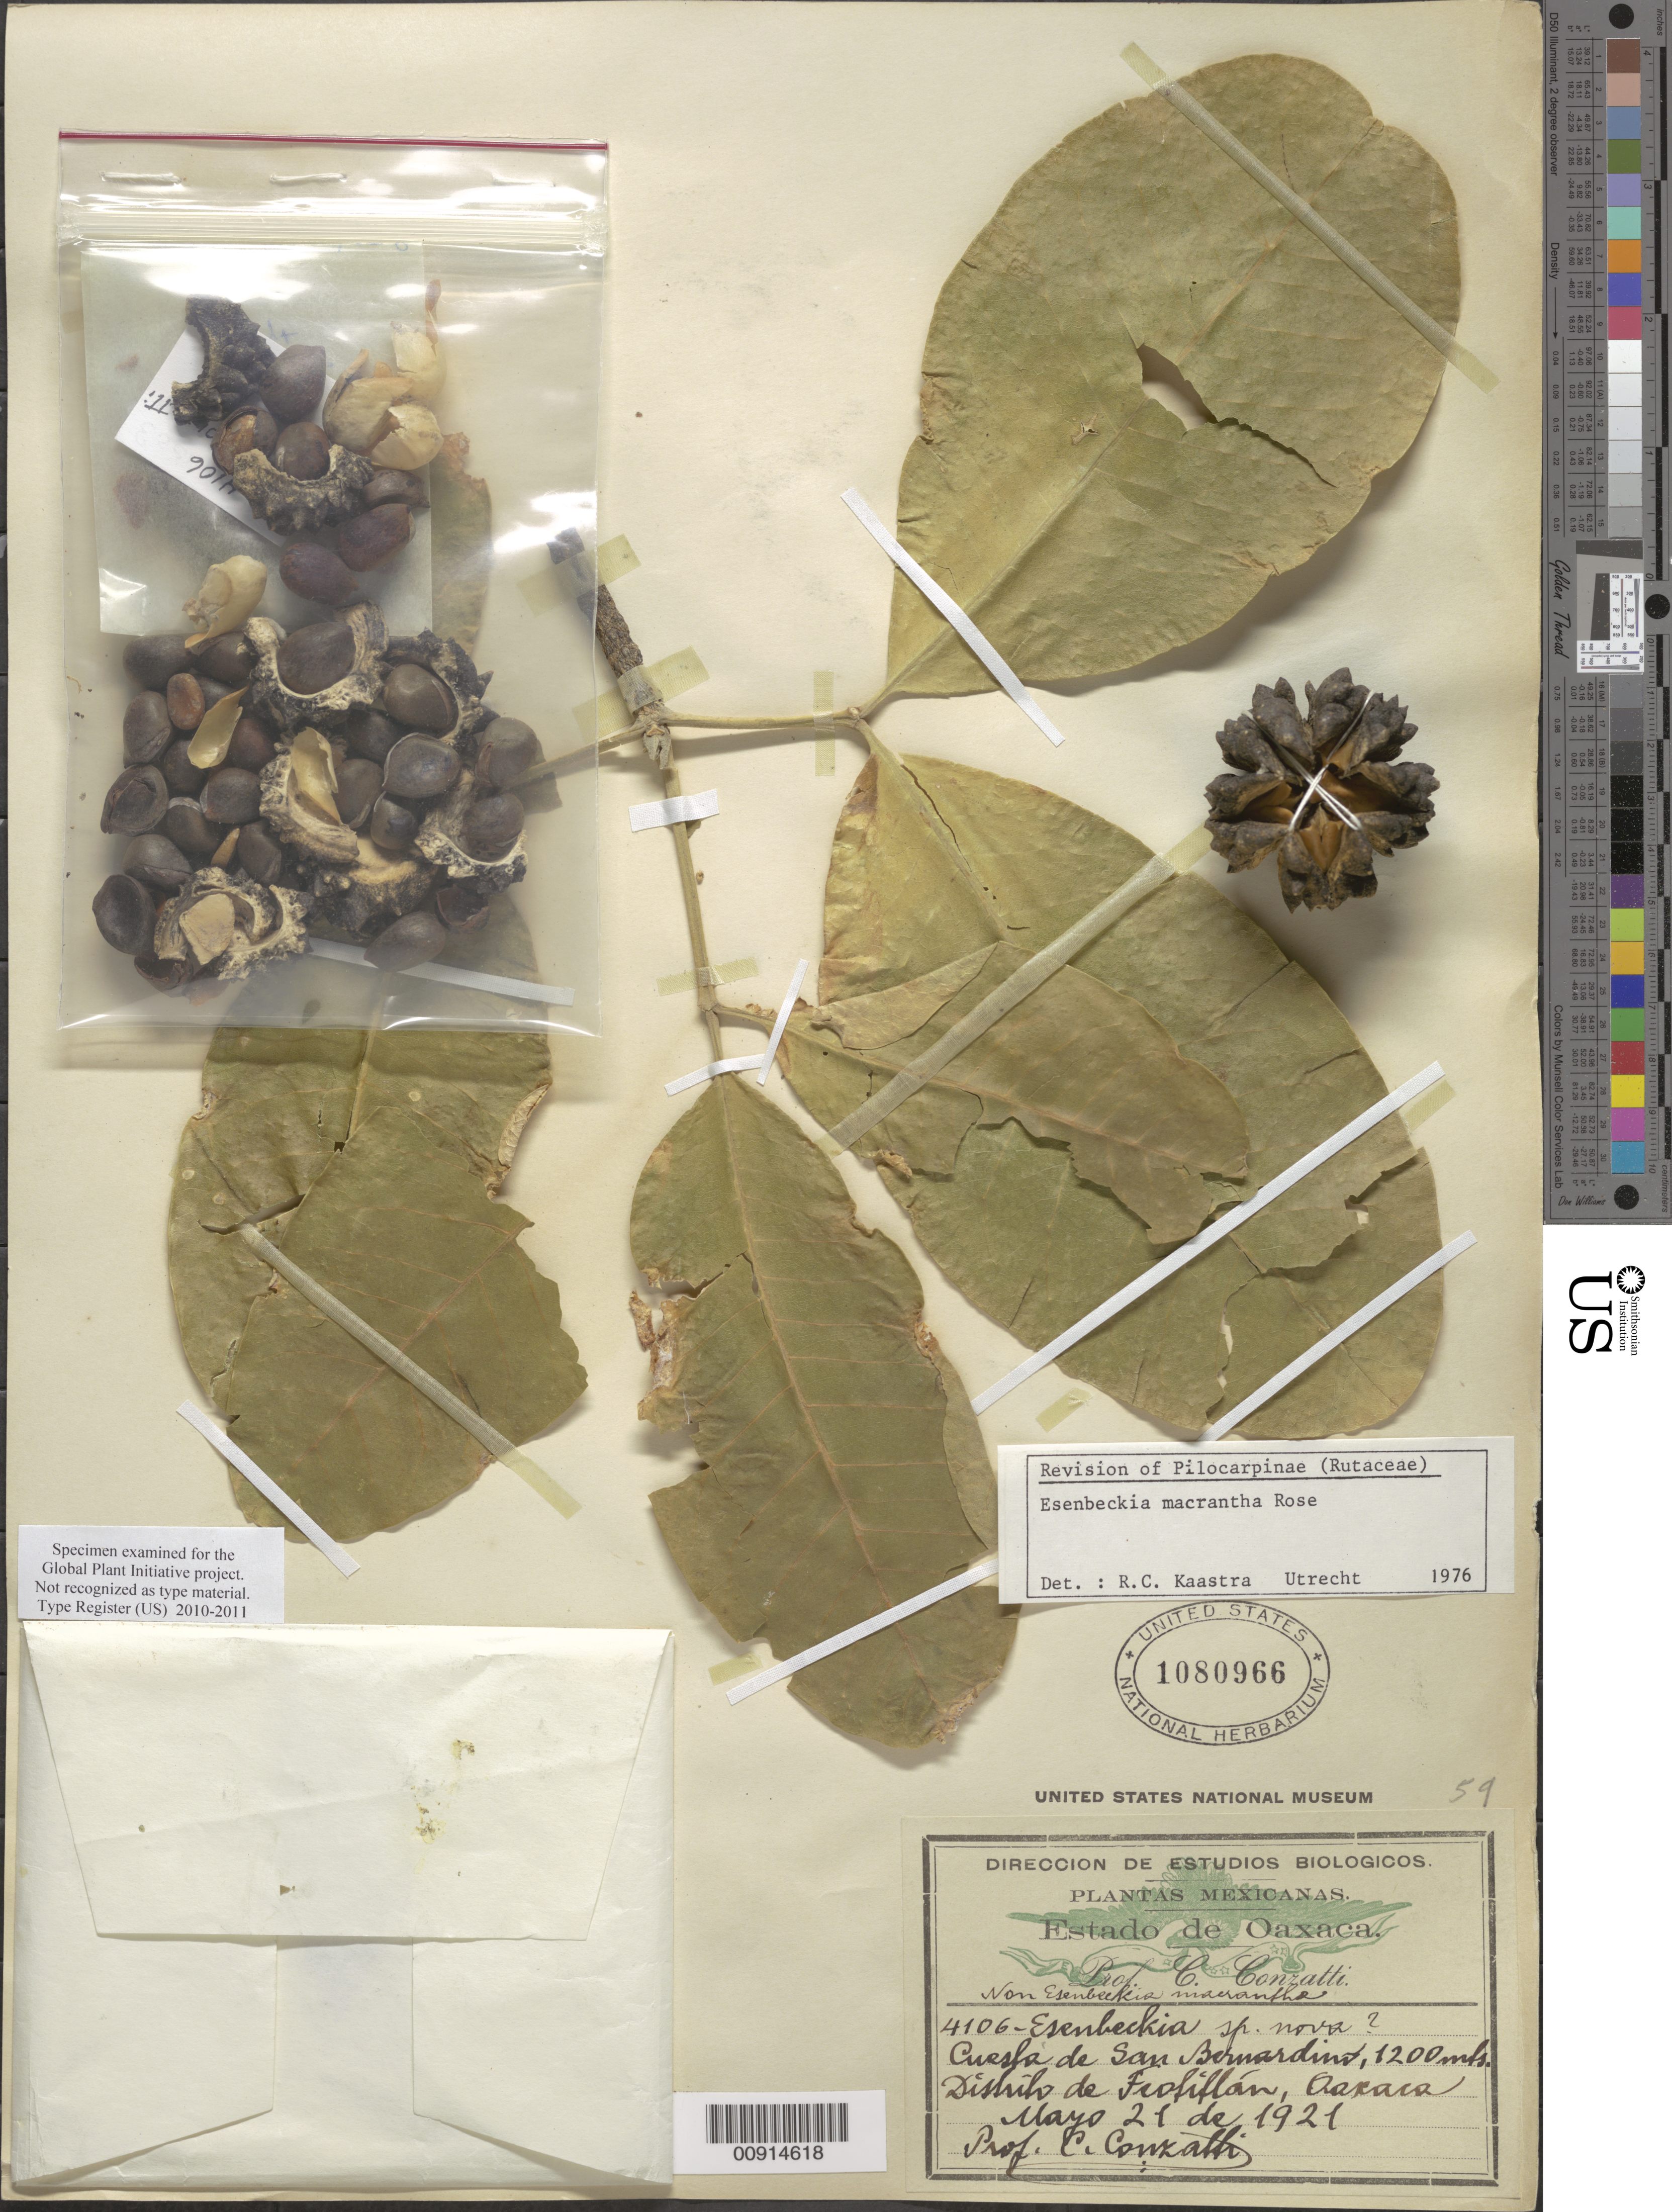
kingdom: Plantae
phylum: Tracheophyta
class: Magnoliopsida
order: Sapindales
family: Rutaceae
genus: Esenbeckia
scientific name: Esenbeckia macrantha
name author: Rose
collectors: C. Conzatti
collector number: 4106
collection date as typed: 21 May 1921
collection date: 1921-05-21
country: Mexico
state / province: Oaxaca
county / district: Teotitlán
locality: Cuesta de San Bernardino, Distrito de Teotitlán, Oaxaca.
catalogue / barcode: US 1080966